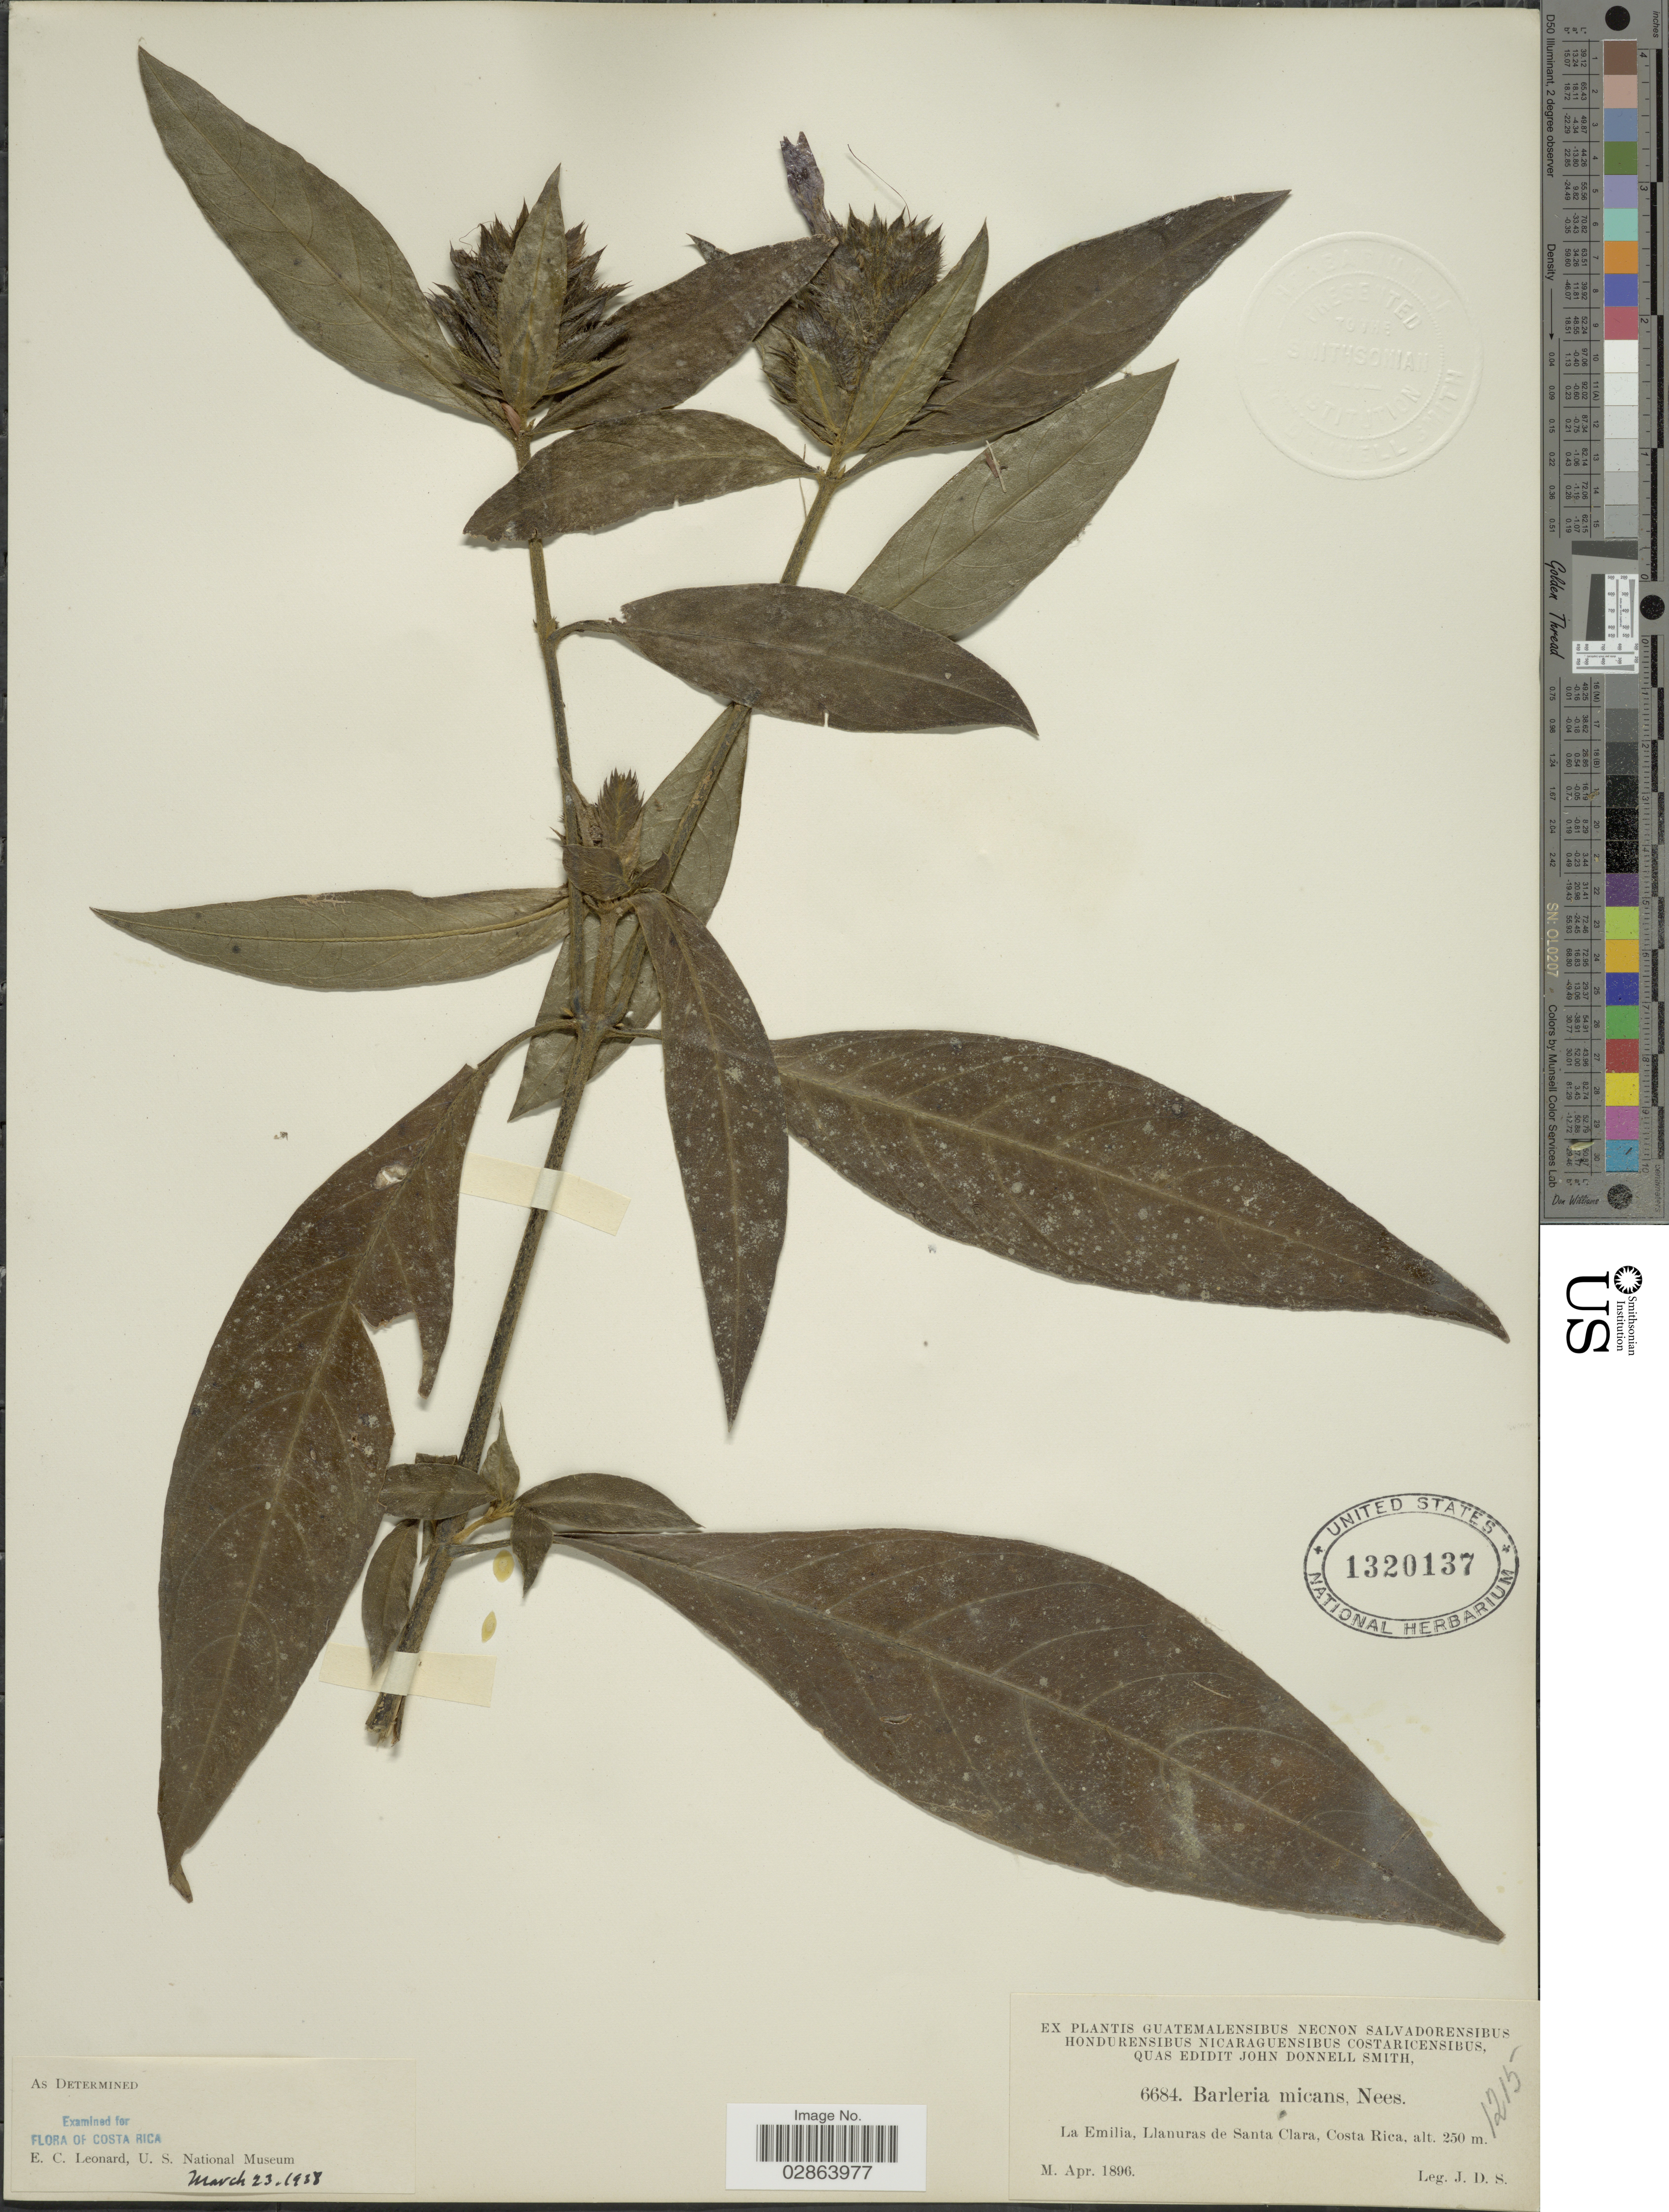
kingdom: Plantae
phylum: Tracheophyta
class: Magnoliopsida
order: Lamiales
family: Acanthaceae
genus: Barleria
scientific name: Barleria oenotheroides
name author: Dum. Cours.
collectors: J. Donnell Smith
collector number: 6684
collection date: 1896-04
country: Costa Rica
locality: La Emilia, Llanuras de Santa Clara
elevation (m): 250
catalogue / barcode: US 1320137